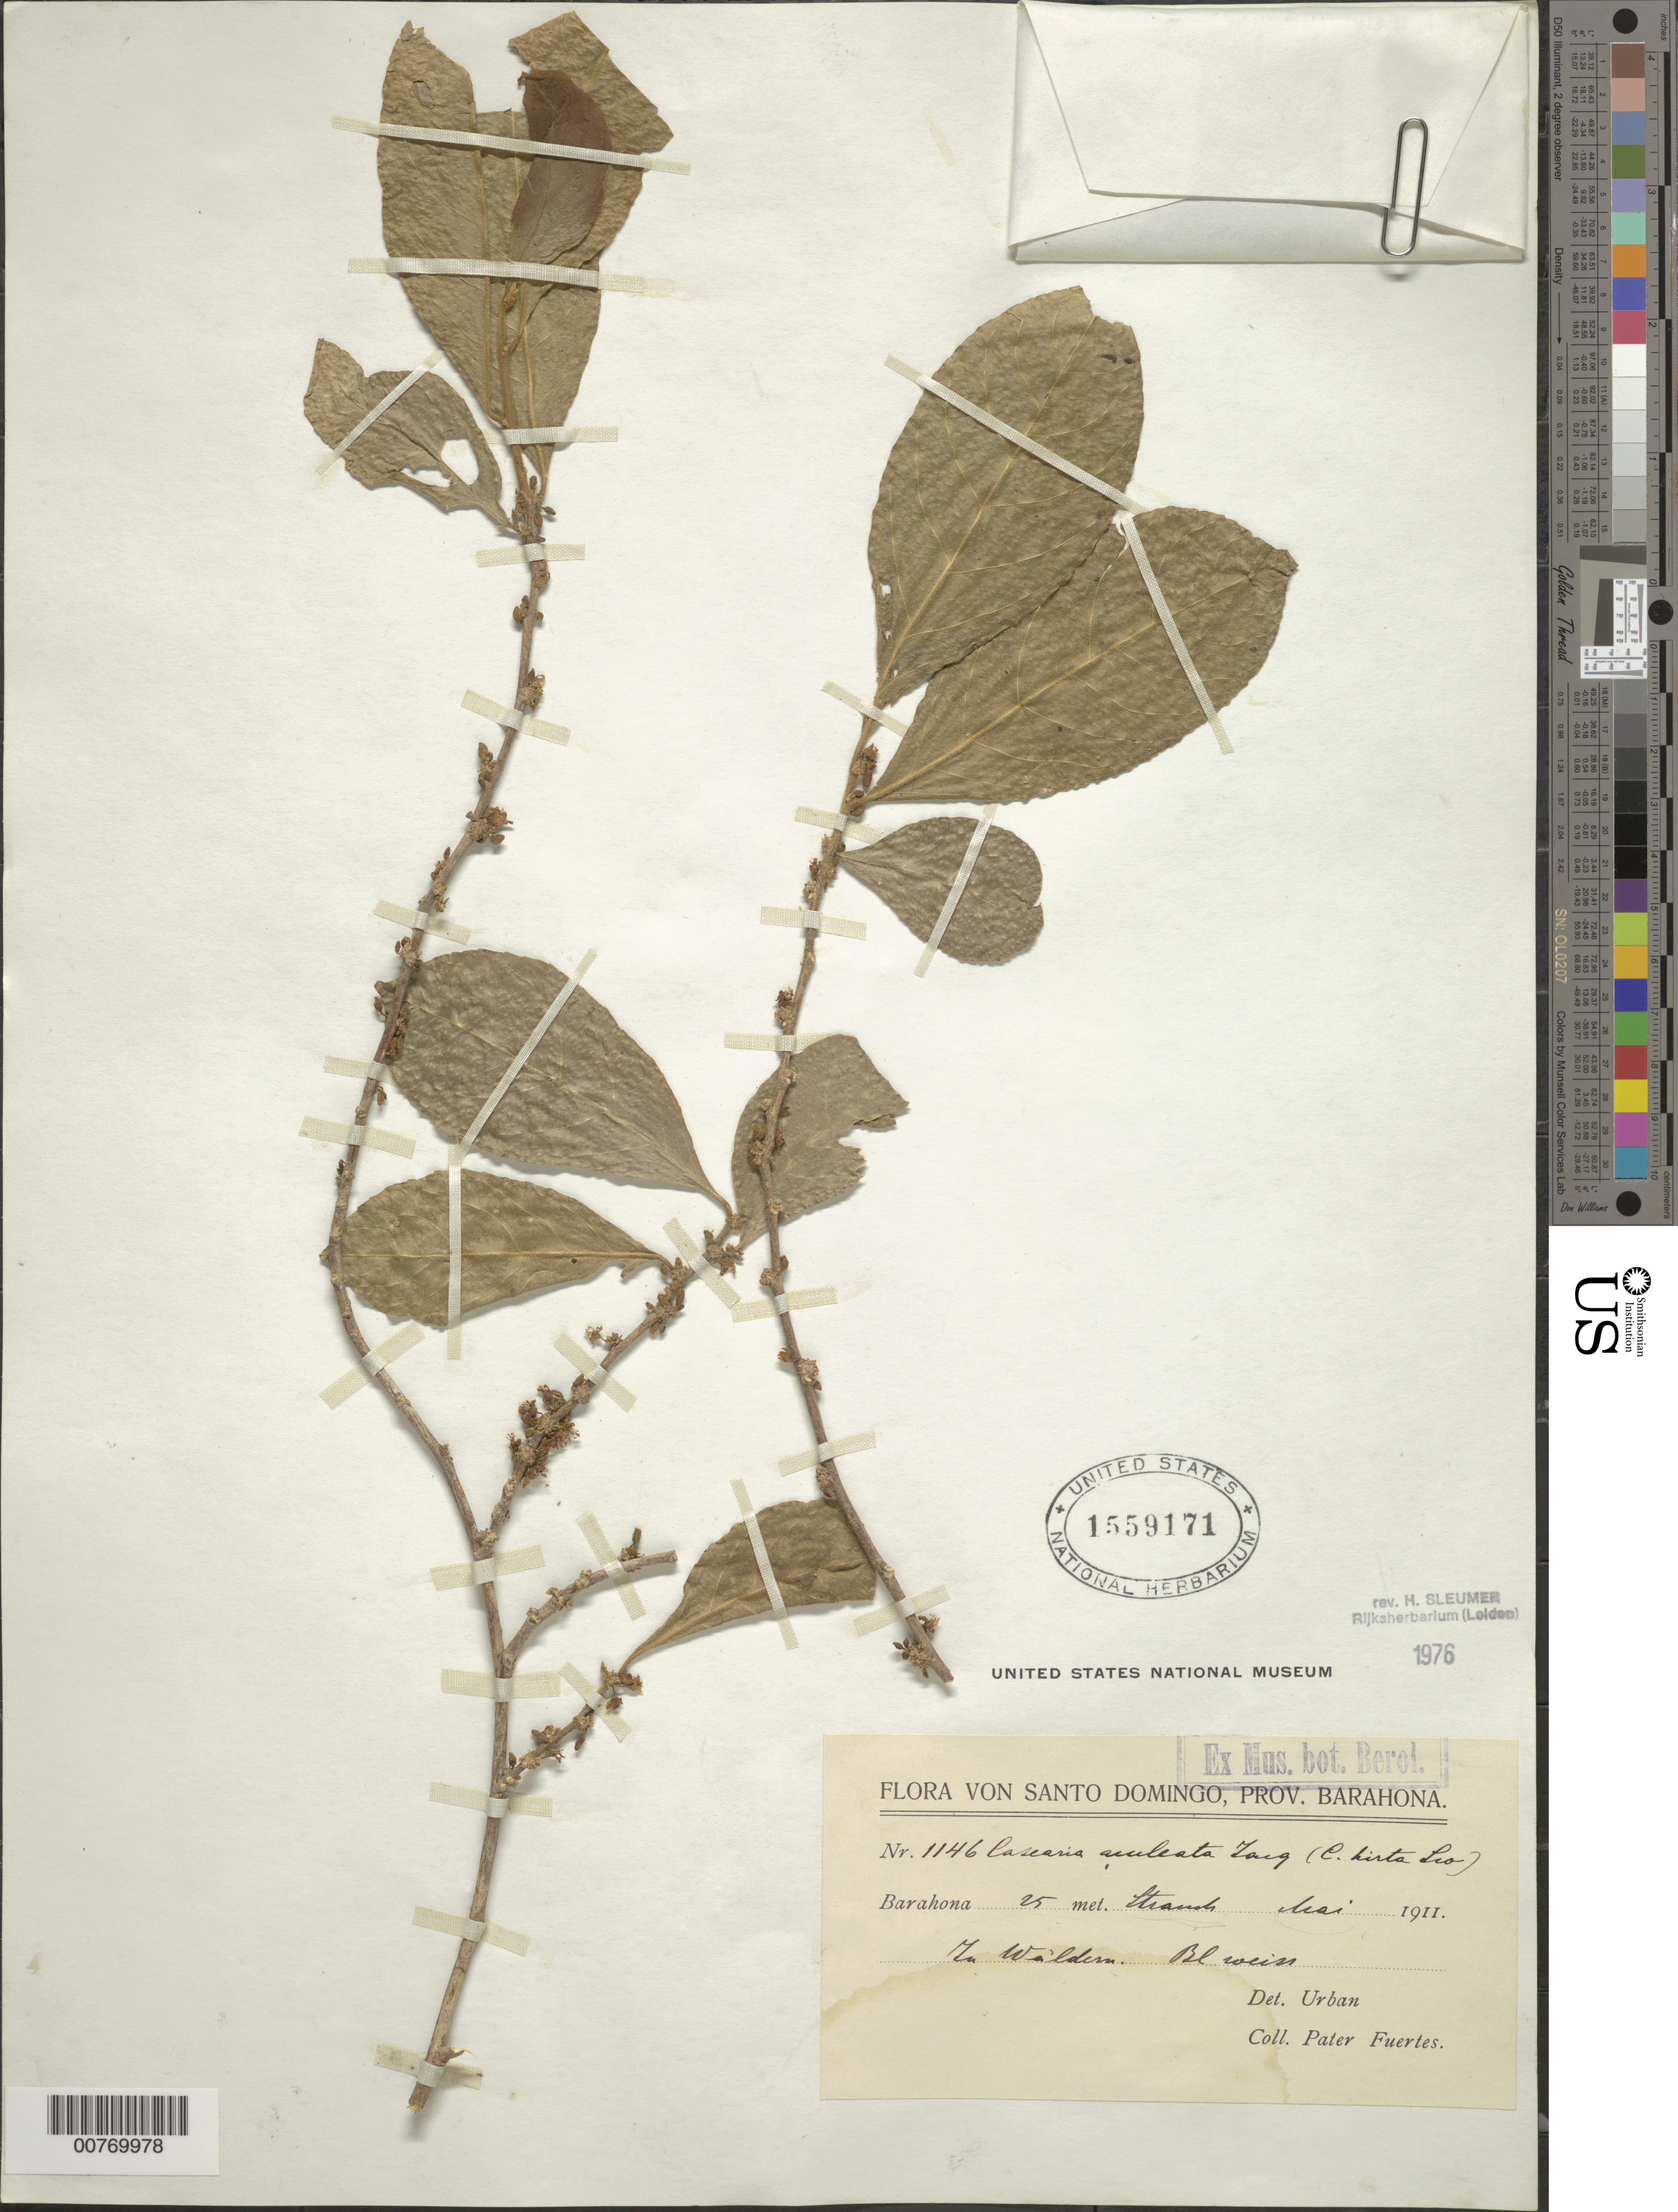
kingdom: Plantae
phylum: Tracheophyta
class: Magnoliopsida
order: Malpighiales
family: Salicaceae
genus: Casearia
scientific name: Casearia aculeata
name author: Jacq.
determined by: Sleumer, H. O.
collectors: M. D. Fuertes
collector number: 1146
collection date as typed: Jan 1911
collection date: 1911-01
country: Dominican Republic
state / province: Barahona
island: Hispaniola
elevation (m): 25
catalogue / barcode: US 1559171